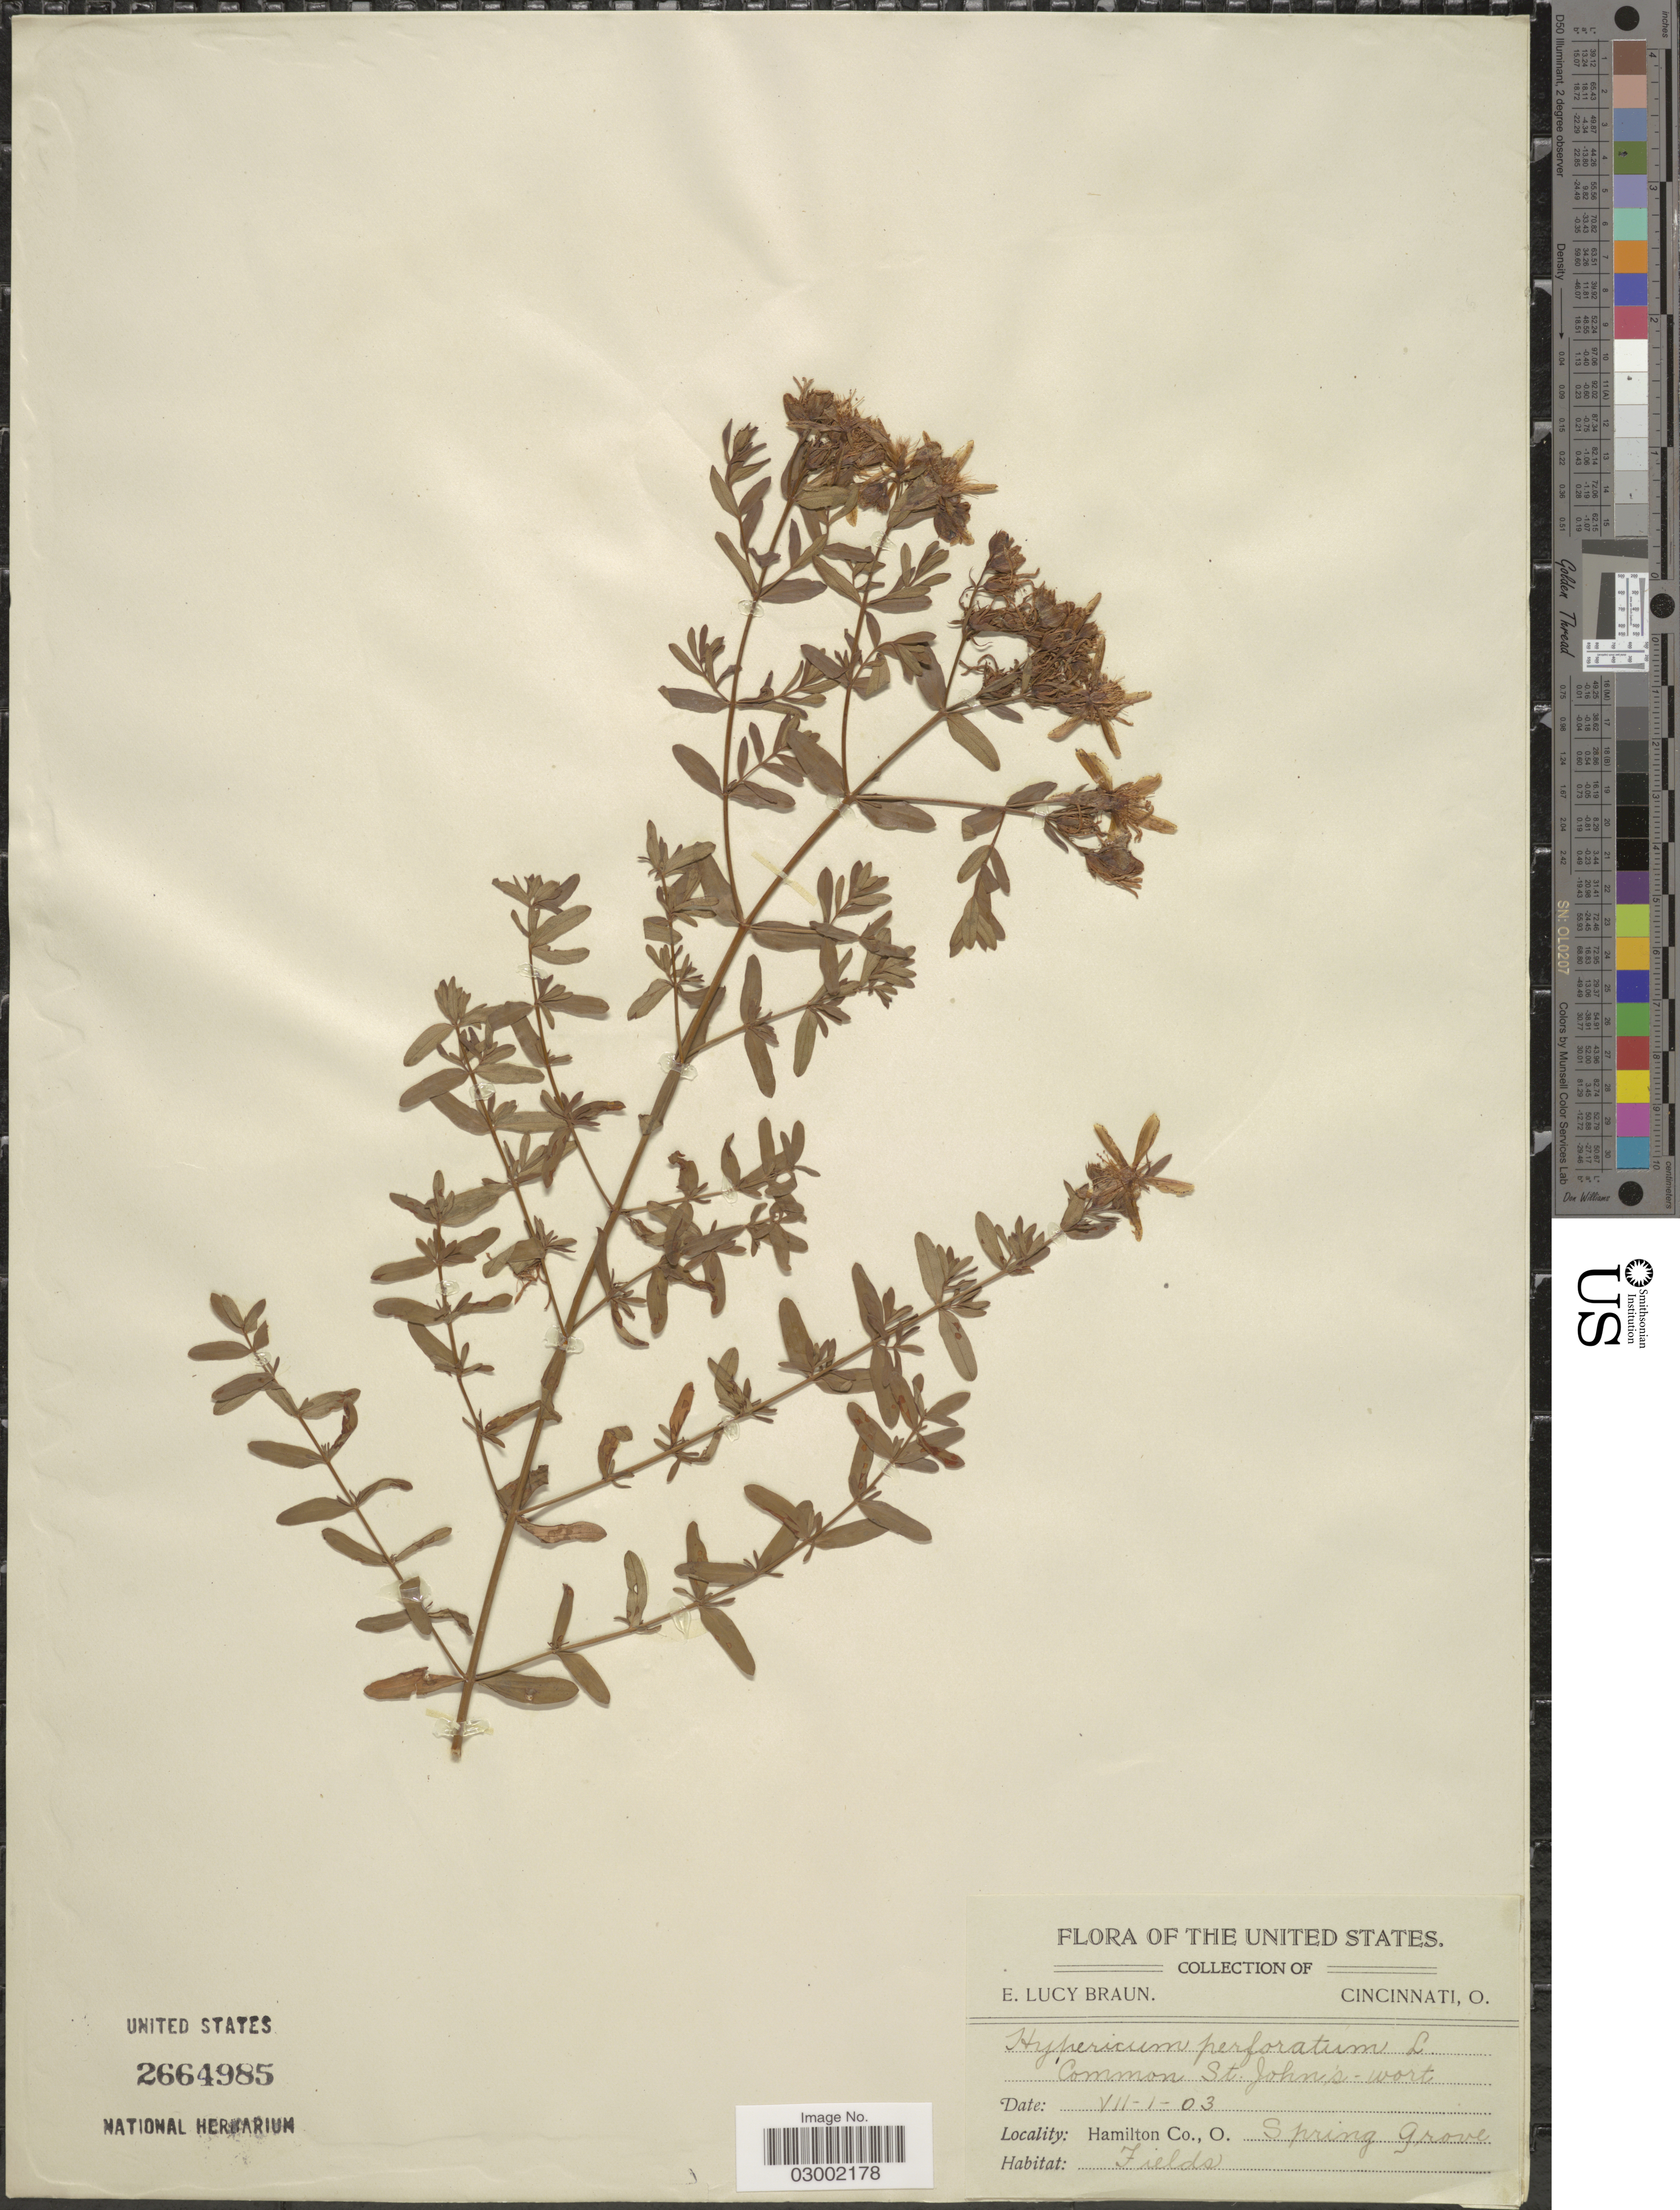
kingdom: Plantae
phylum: Tracheophyta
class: Magnoliopsida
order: Malpighiales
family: Hypericaceae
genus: Hypericum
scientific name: Hypericum perforatum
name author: L.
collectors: E. L. Braun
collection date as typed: Transcribed d/m/y: 1/7/3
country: United States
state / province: Ohio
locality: Hamilton Co., O. Spring Grove.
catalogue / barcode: US 2664985